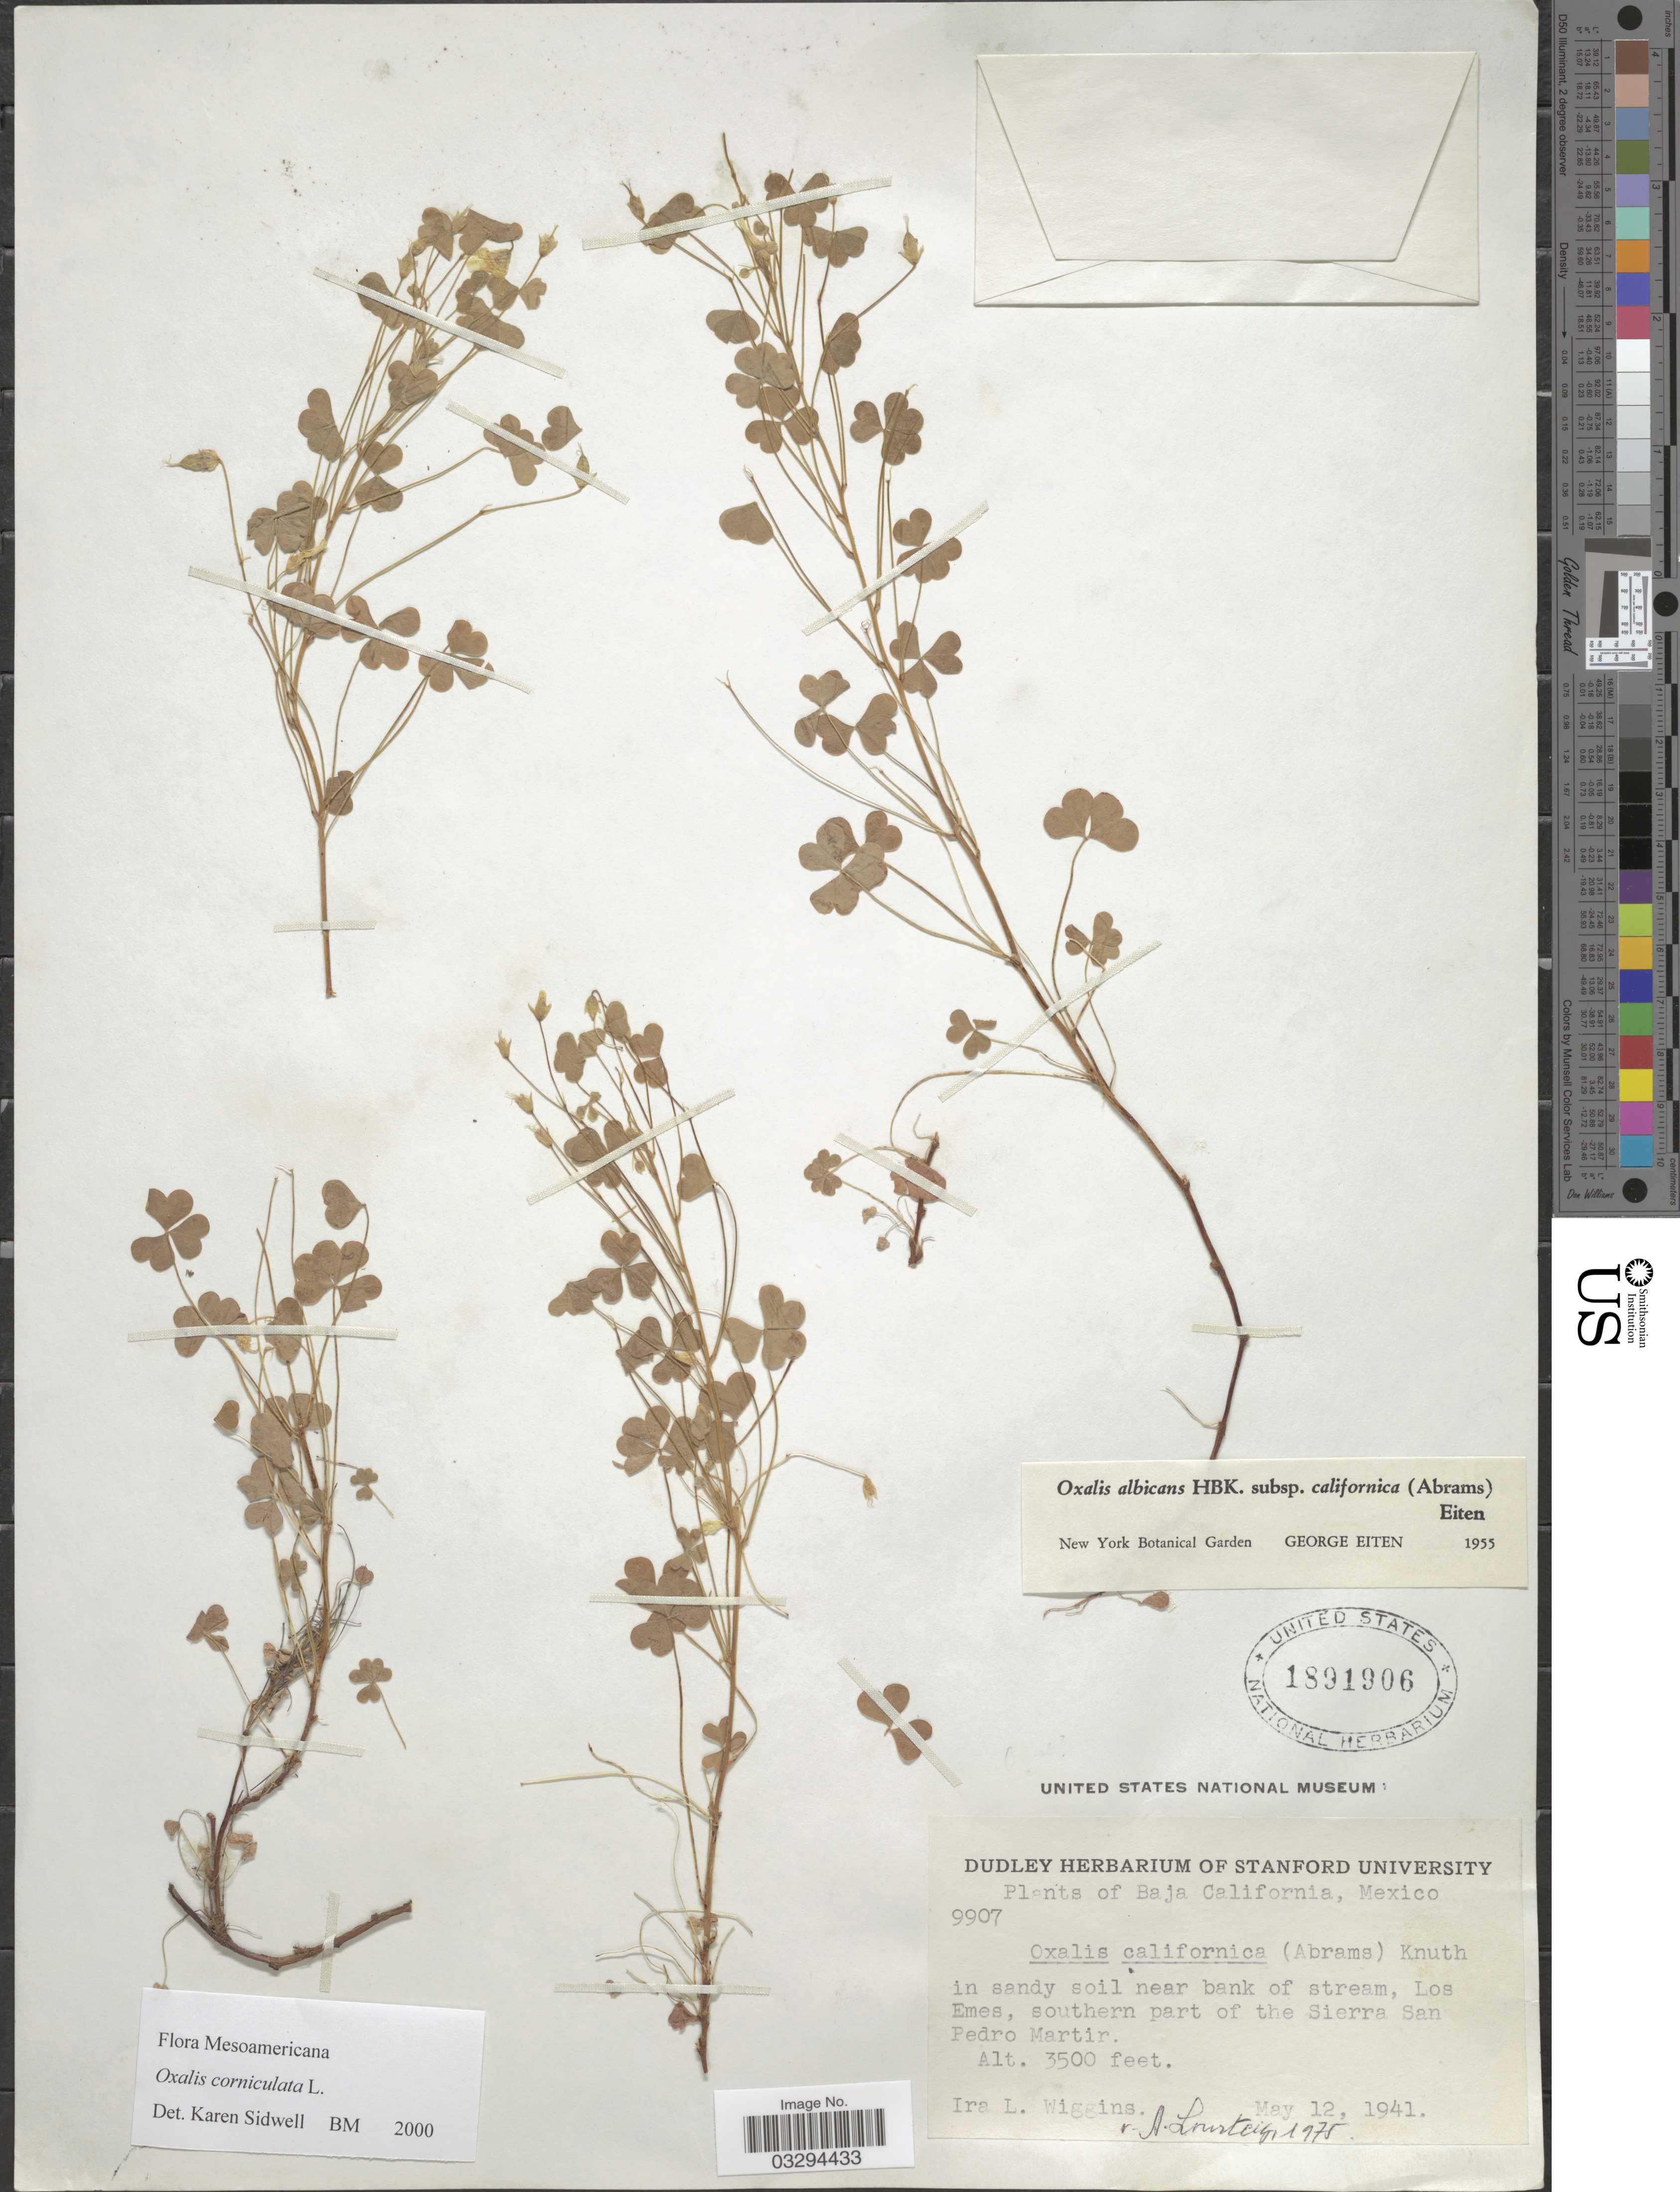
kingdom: Plantae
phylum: Tracheophyta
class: Magnoliopsida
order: Oxalidales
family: Oxalidaceae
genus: Oxalis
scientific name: Oxalis corniculata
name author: L.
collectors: I. L. Wiggins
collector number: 9907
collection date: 1941-05-12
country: Mexico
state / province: Baja California Norte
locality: In sandy soil near bank of stream, Los Emes, southern part of the Sierra San Pedro Martir.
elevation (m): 1067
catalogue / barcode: US 1891906